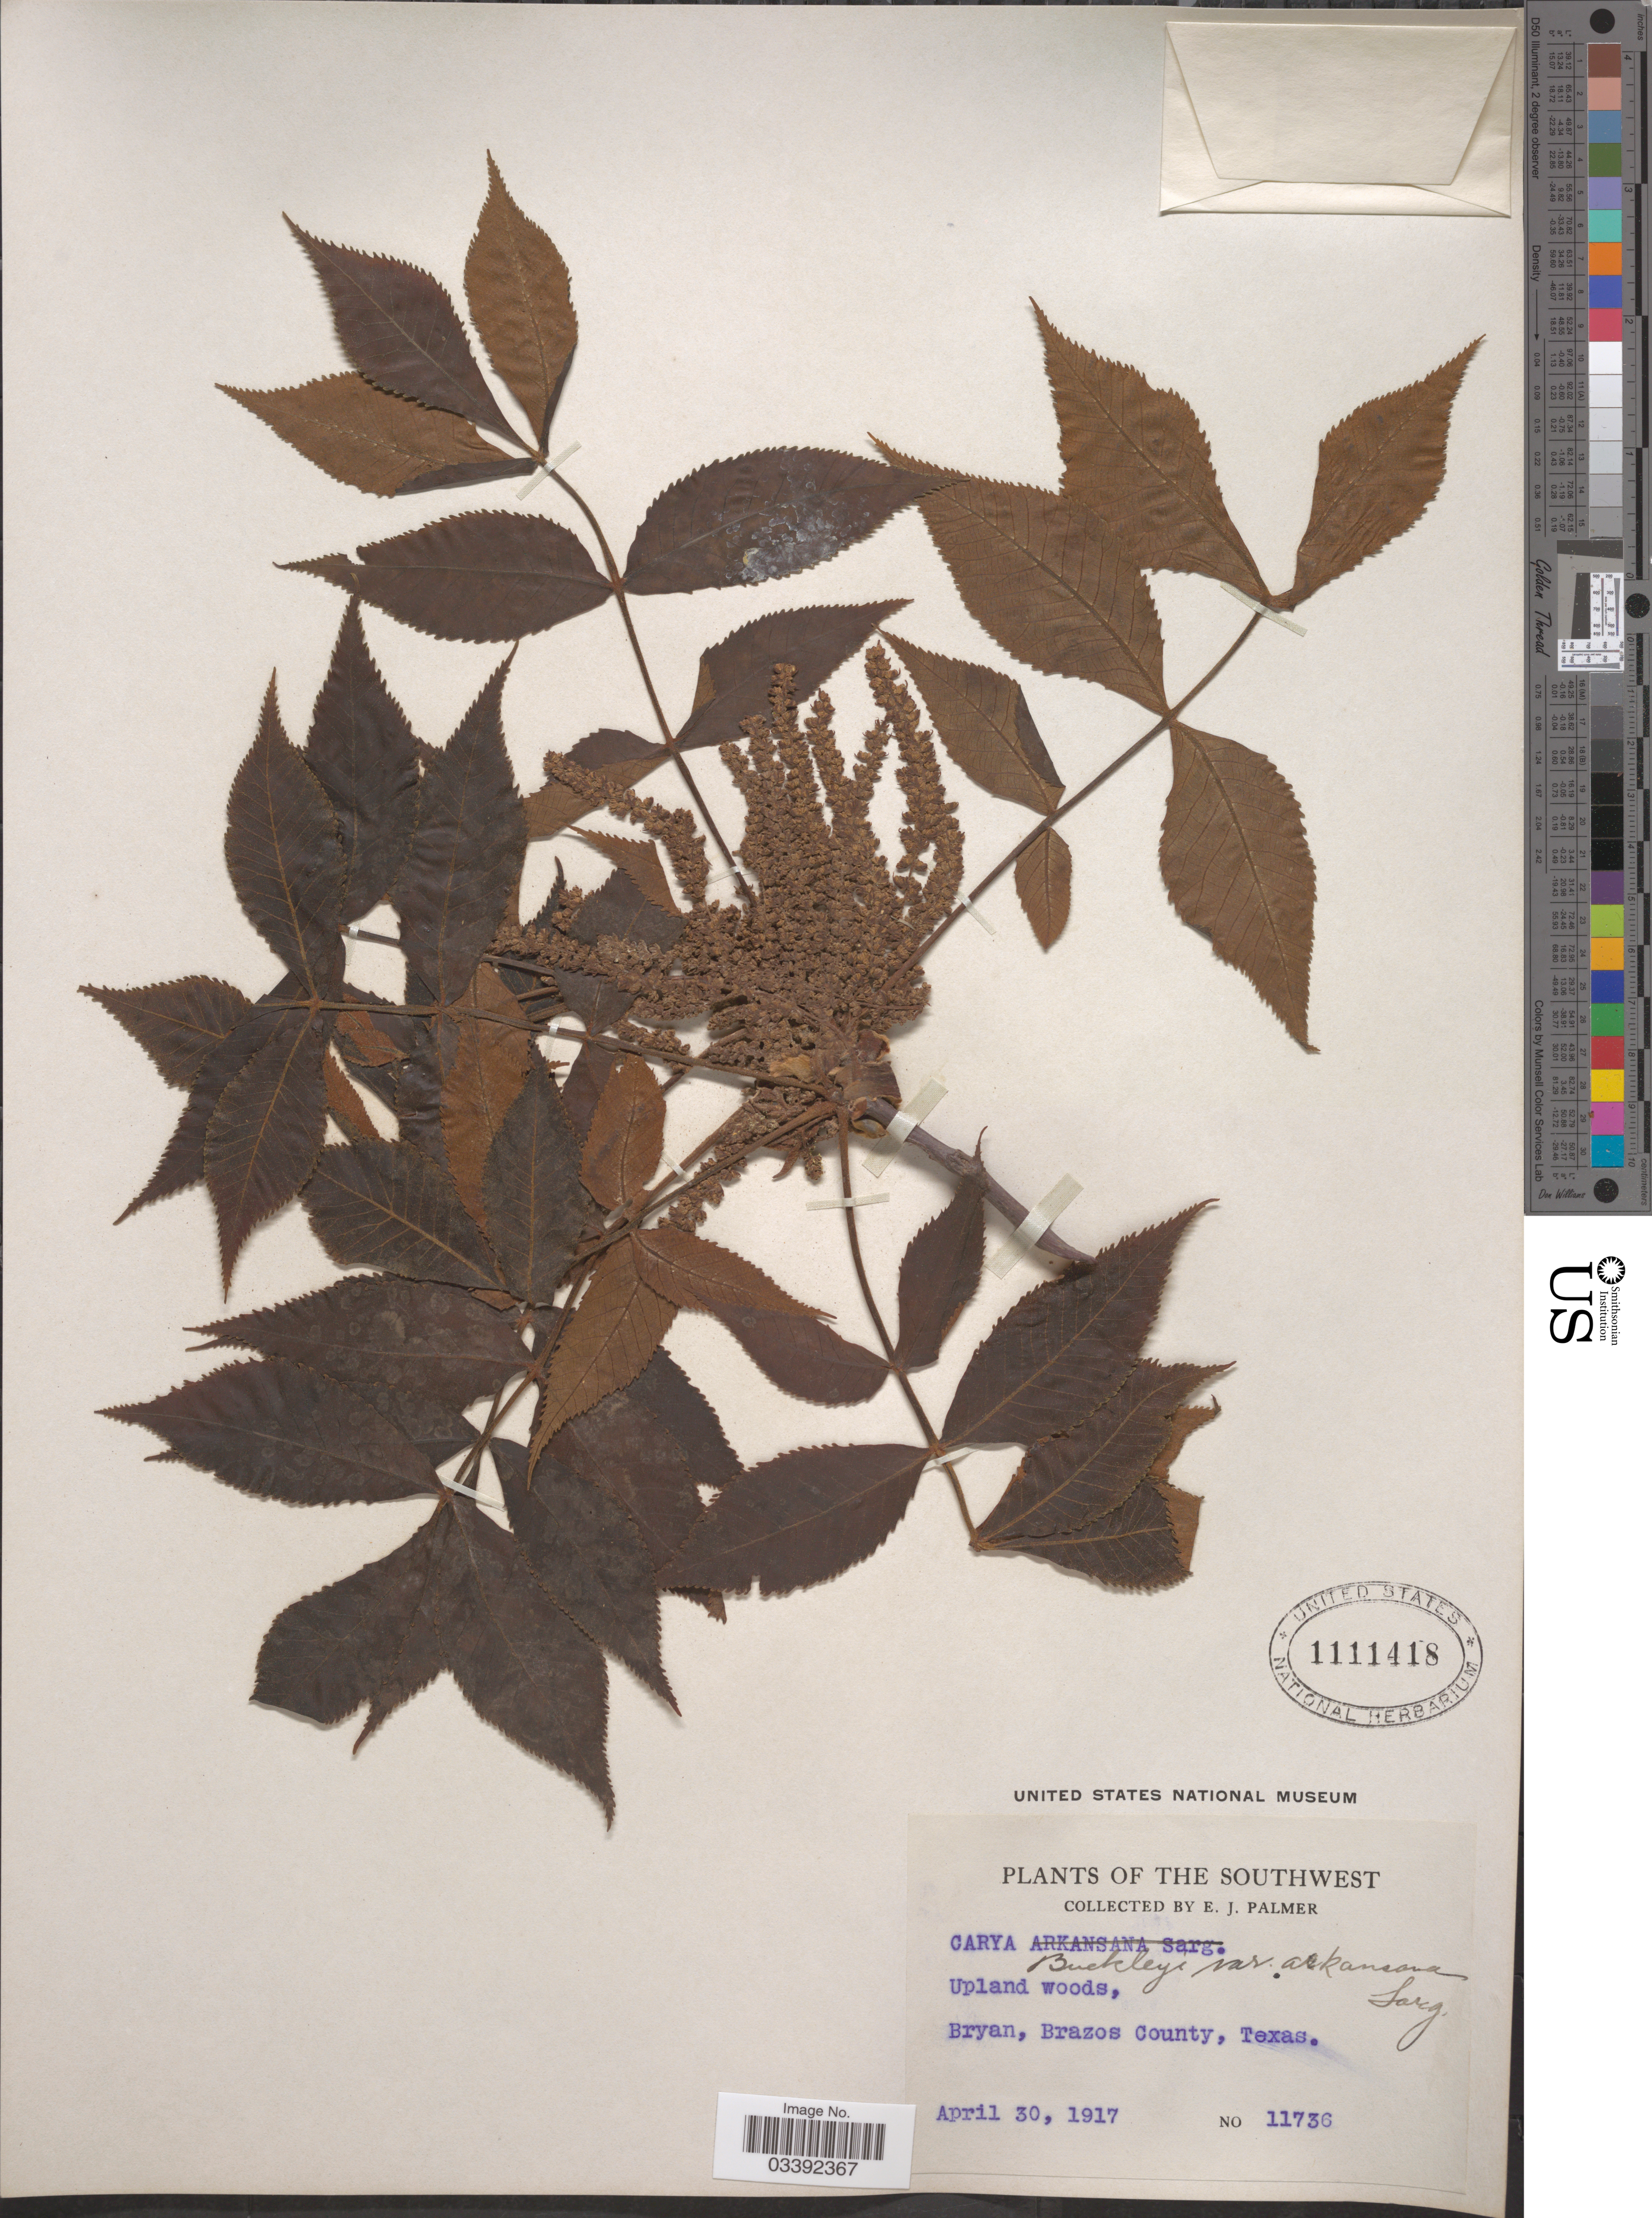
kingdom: Plantae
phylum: Tracheophyta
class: Magnoliopsida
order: Fagales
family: Juglandaceae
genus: Carya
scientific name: Carya texana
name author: Buckley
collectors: E. J. Palmer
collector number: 11736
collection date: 1917-04-30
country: United States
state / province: Texas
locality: Southwest. Bryan, Brazos County.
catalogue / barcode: US 1111418